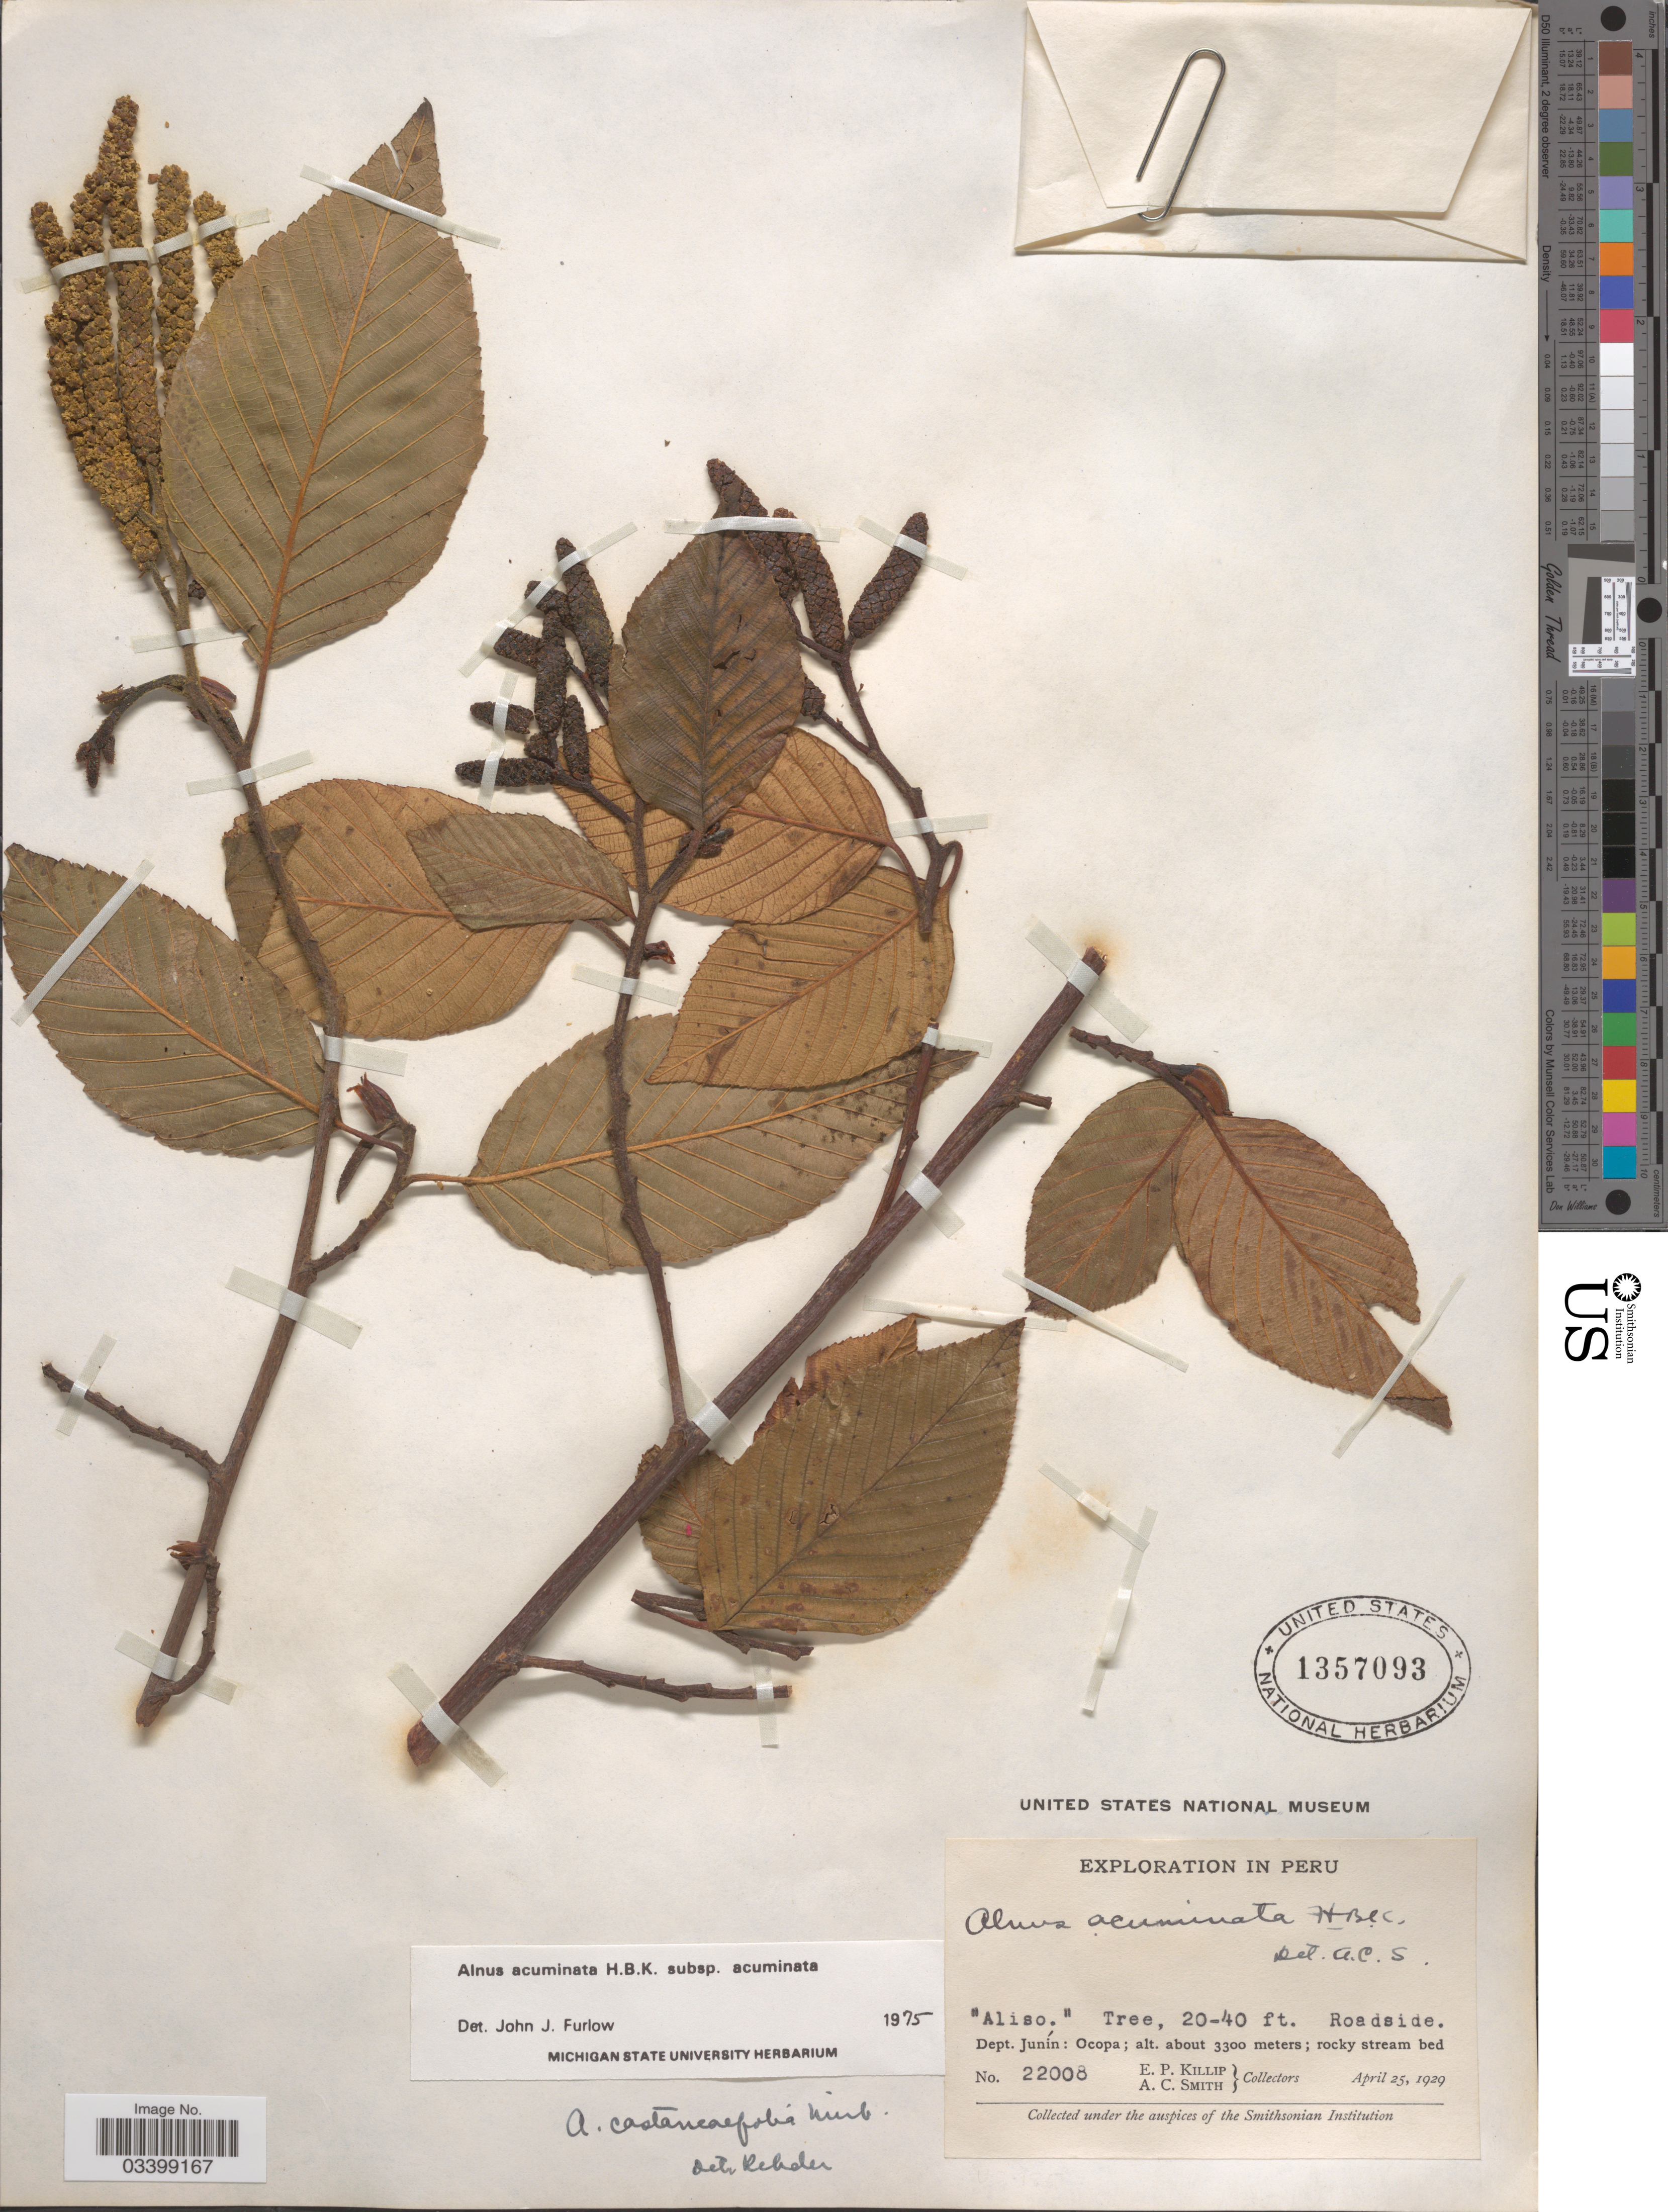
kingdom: Plantae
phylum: Tracheophyta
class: Magnoliopsida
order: Fagales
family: Betulaceae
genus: Alnus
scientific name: Alnus acuminata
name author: Kunth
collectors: E. P. Killip & A. C. Smith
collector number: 22008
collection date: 1929-04-25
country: Peru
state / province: Junín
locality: Dept. Junín: Ocopa.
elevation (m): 3300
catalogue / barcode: US 1357093